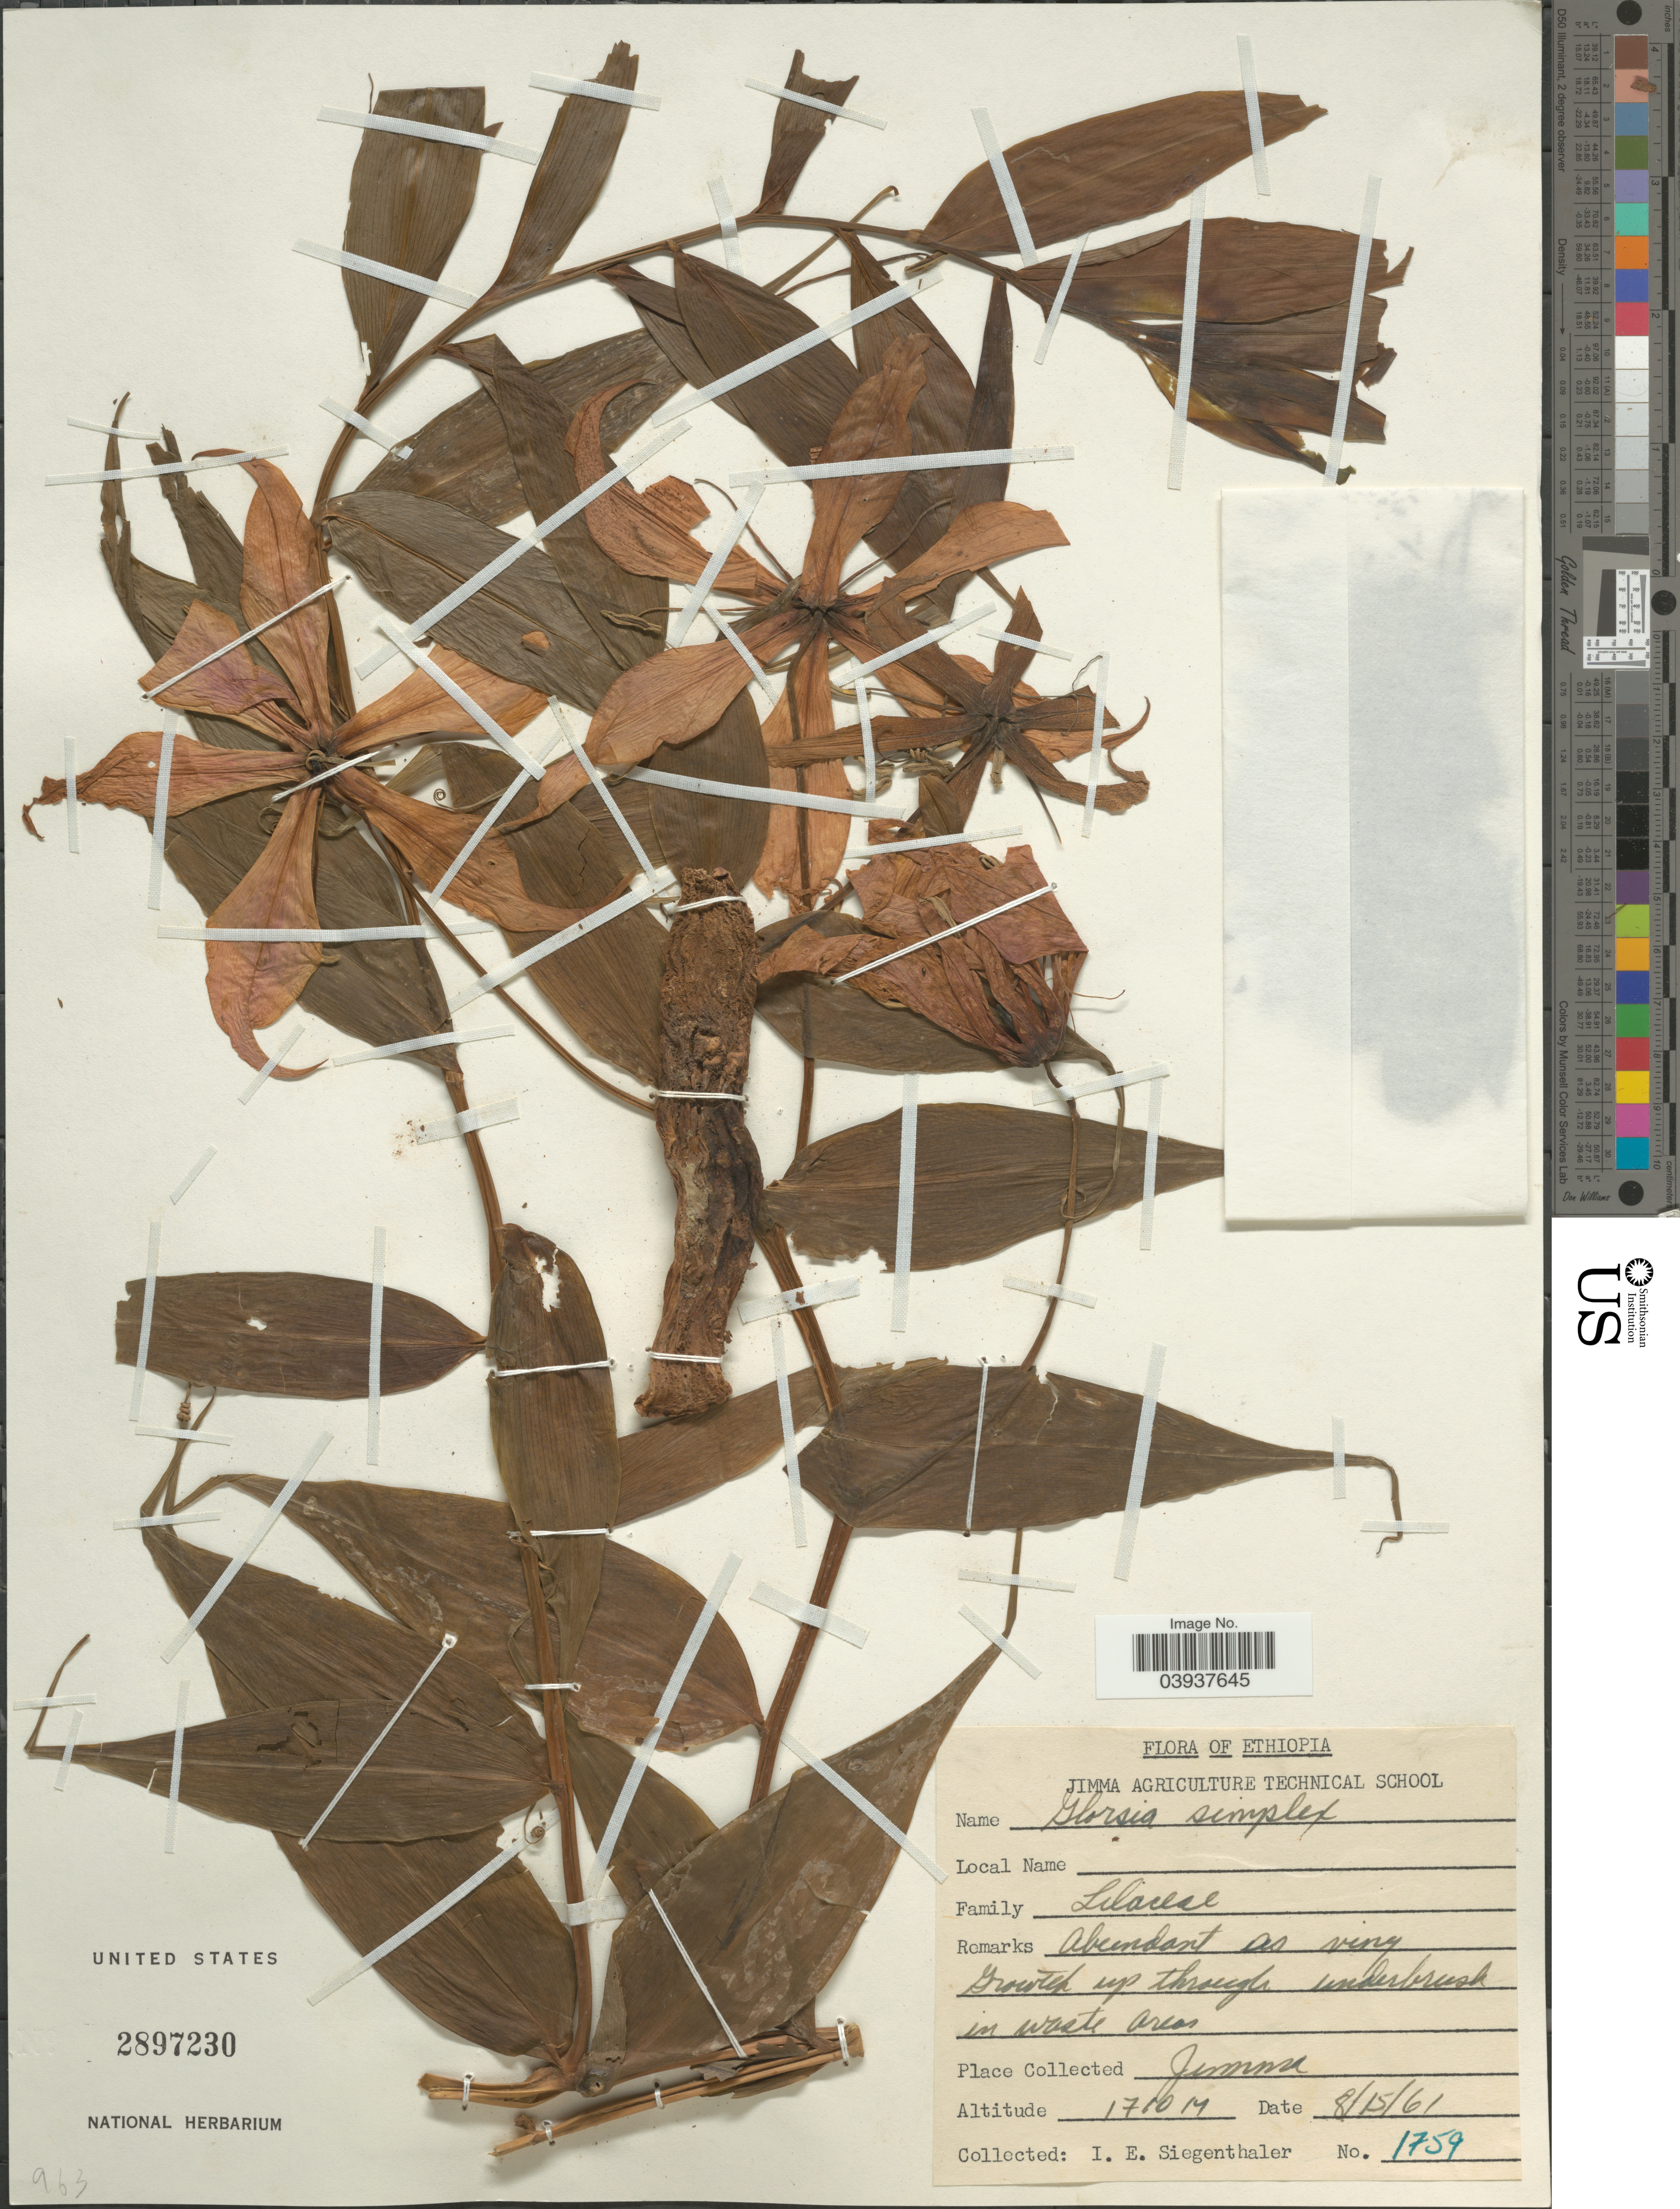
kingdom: Plantae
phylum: Tracheophyta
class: Liliopsida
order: Liliales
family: Colchicaceae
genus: Gloriosa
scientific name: Gloriosa simplex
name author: L.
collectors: I. Siegenthaler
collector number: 1759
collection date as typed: Transcribed d/m/y: 15/8/61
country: Ethiopia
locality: Jimma.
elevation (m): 1710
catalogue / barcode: US 2897230